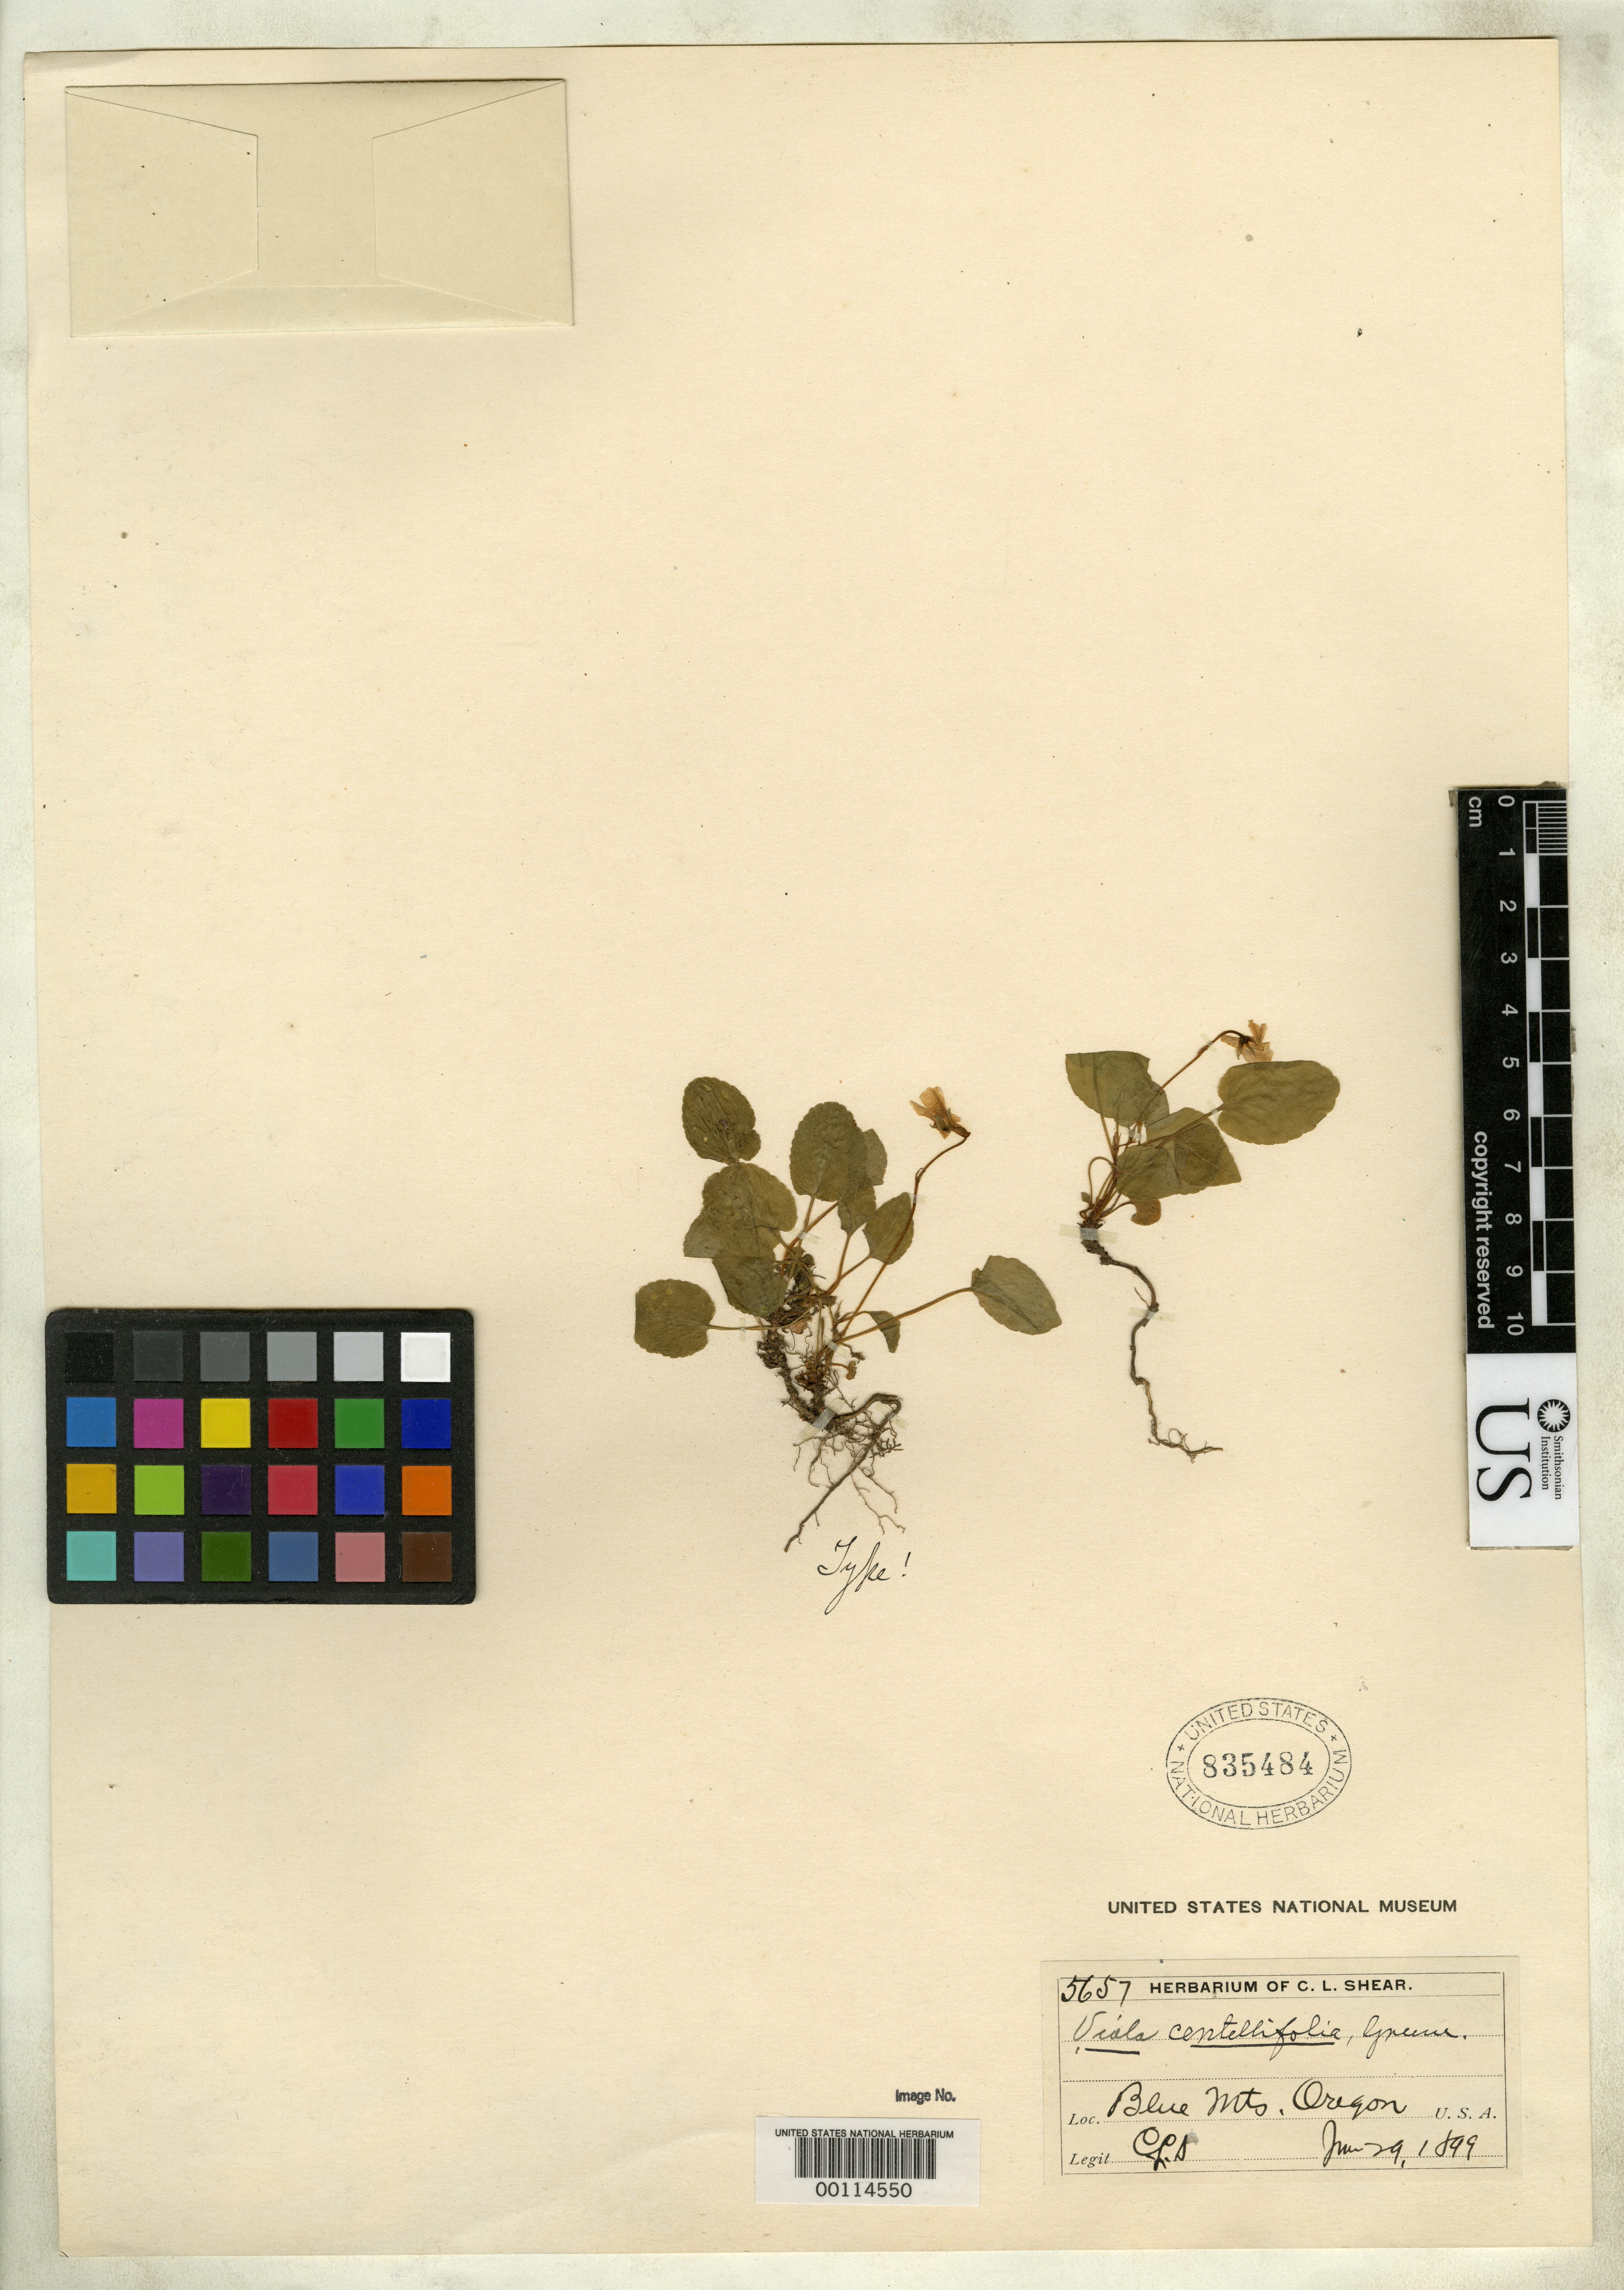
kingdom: Plantae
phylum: Tracheophyta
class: Magnoliopsida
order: Malpighiales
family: Violaceae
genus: Viola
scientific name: Viola centellifolia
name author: Greene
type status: Isotype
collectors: C. L. Shear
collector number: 5657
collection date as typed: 29 Jun 1899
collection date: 1899-06-29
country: United States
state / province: Oregon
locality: Blue Mountains.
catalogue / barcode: US 835484